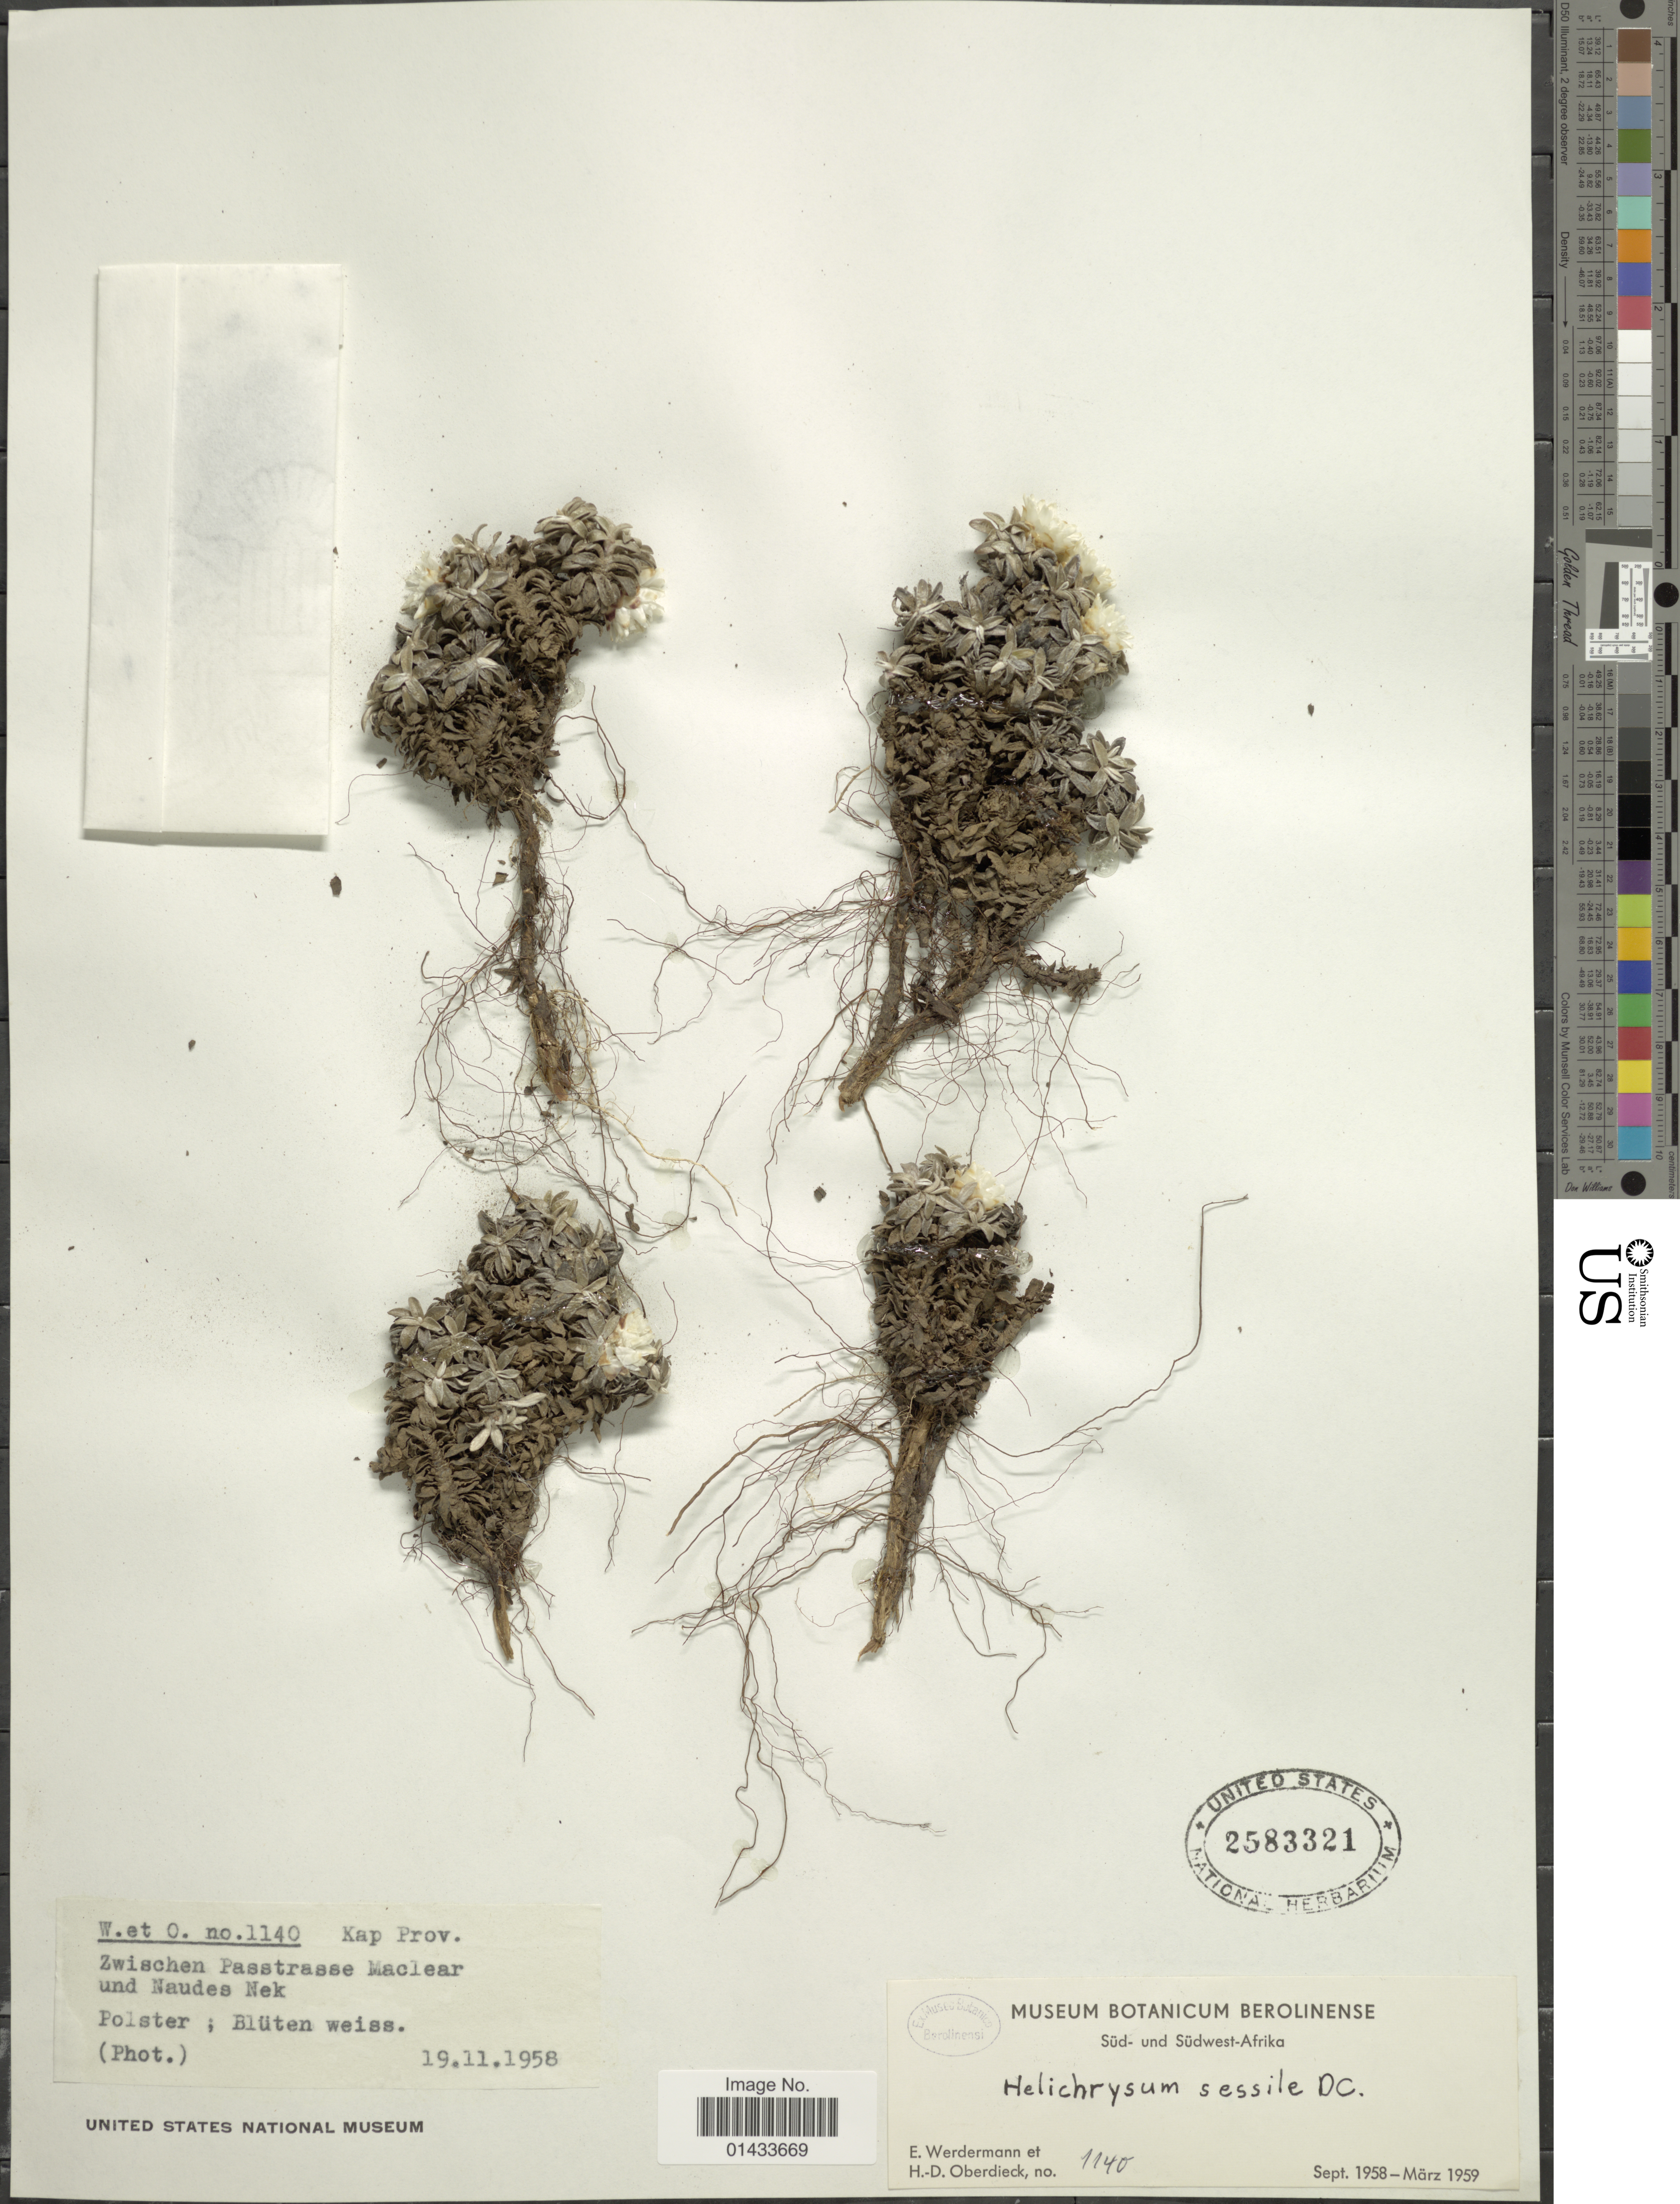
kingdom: Plantae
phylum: Tracheophyta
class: Magnoliopsida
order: Asterales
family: Asteraceae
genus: Helichrysum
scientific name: Helichrysum sessile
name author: DC.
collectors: E. Werdermann & H. Oberdieck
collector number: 1140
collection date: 1958-11-19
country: South Africa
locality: Kap Prov., Zwischen Passstrasse Maclear und Naudes Nek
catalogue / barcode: US 2583321